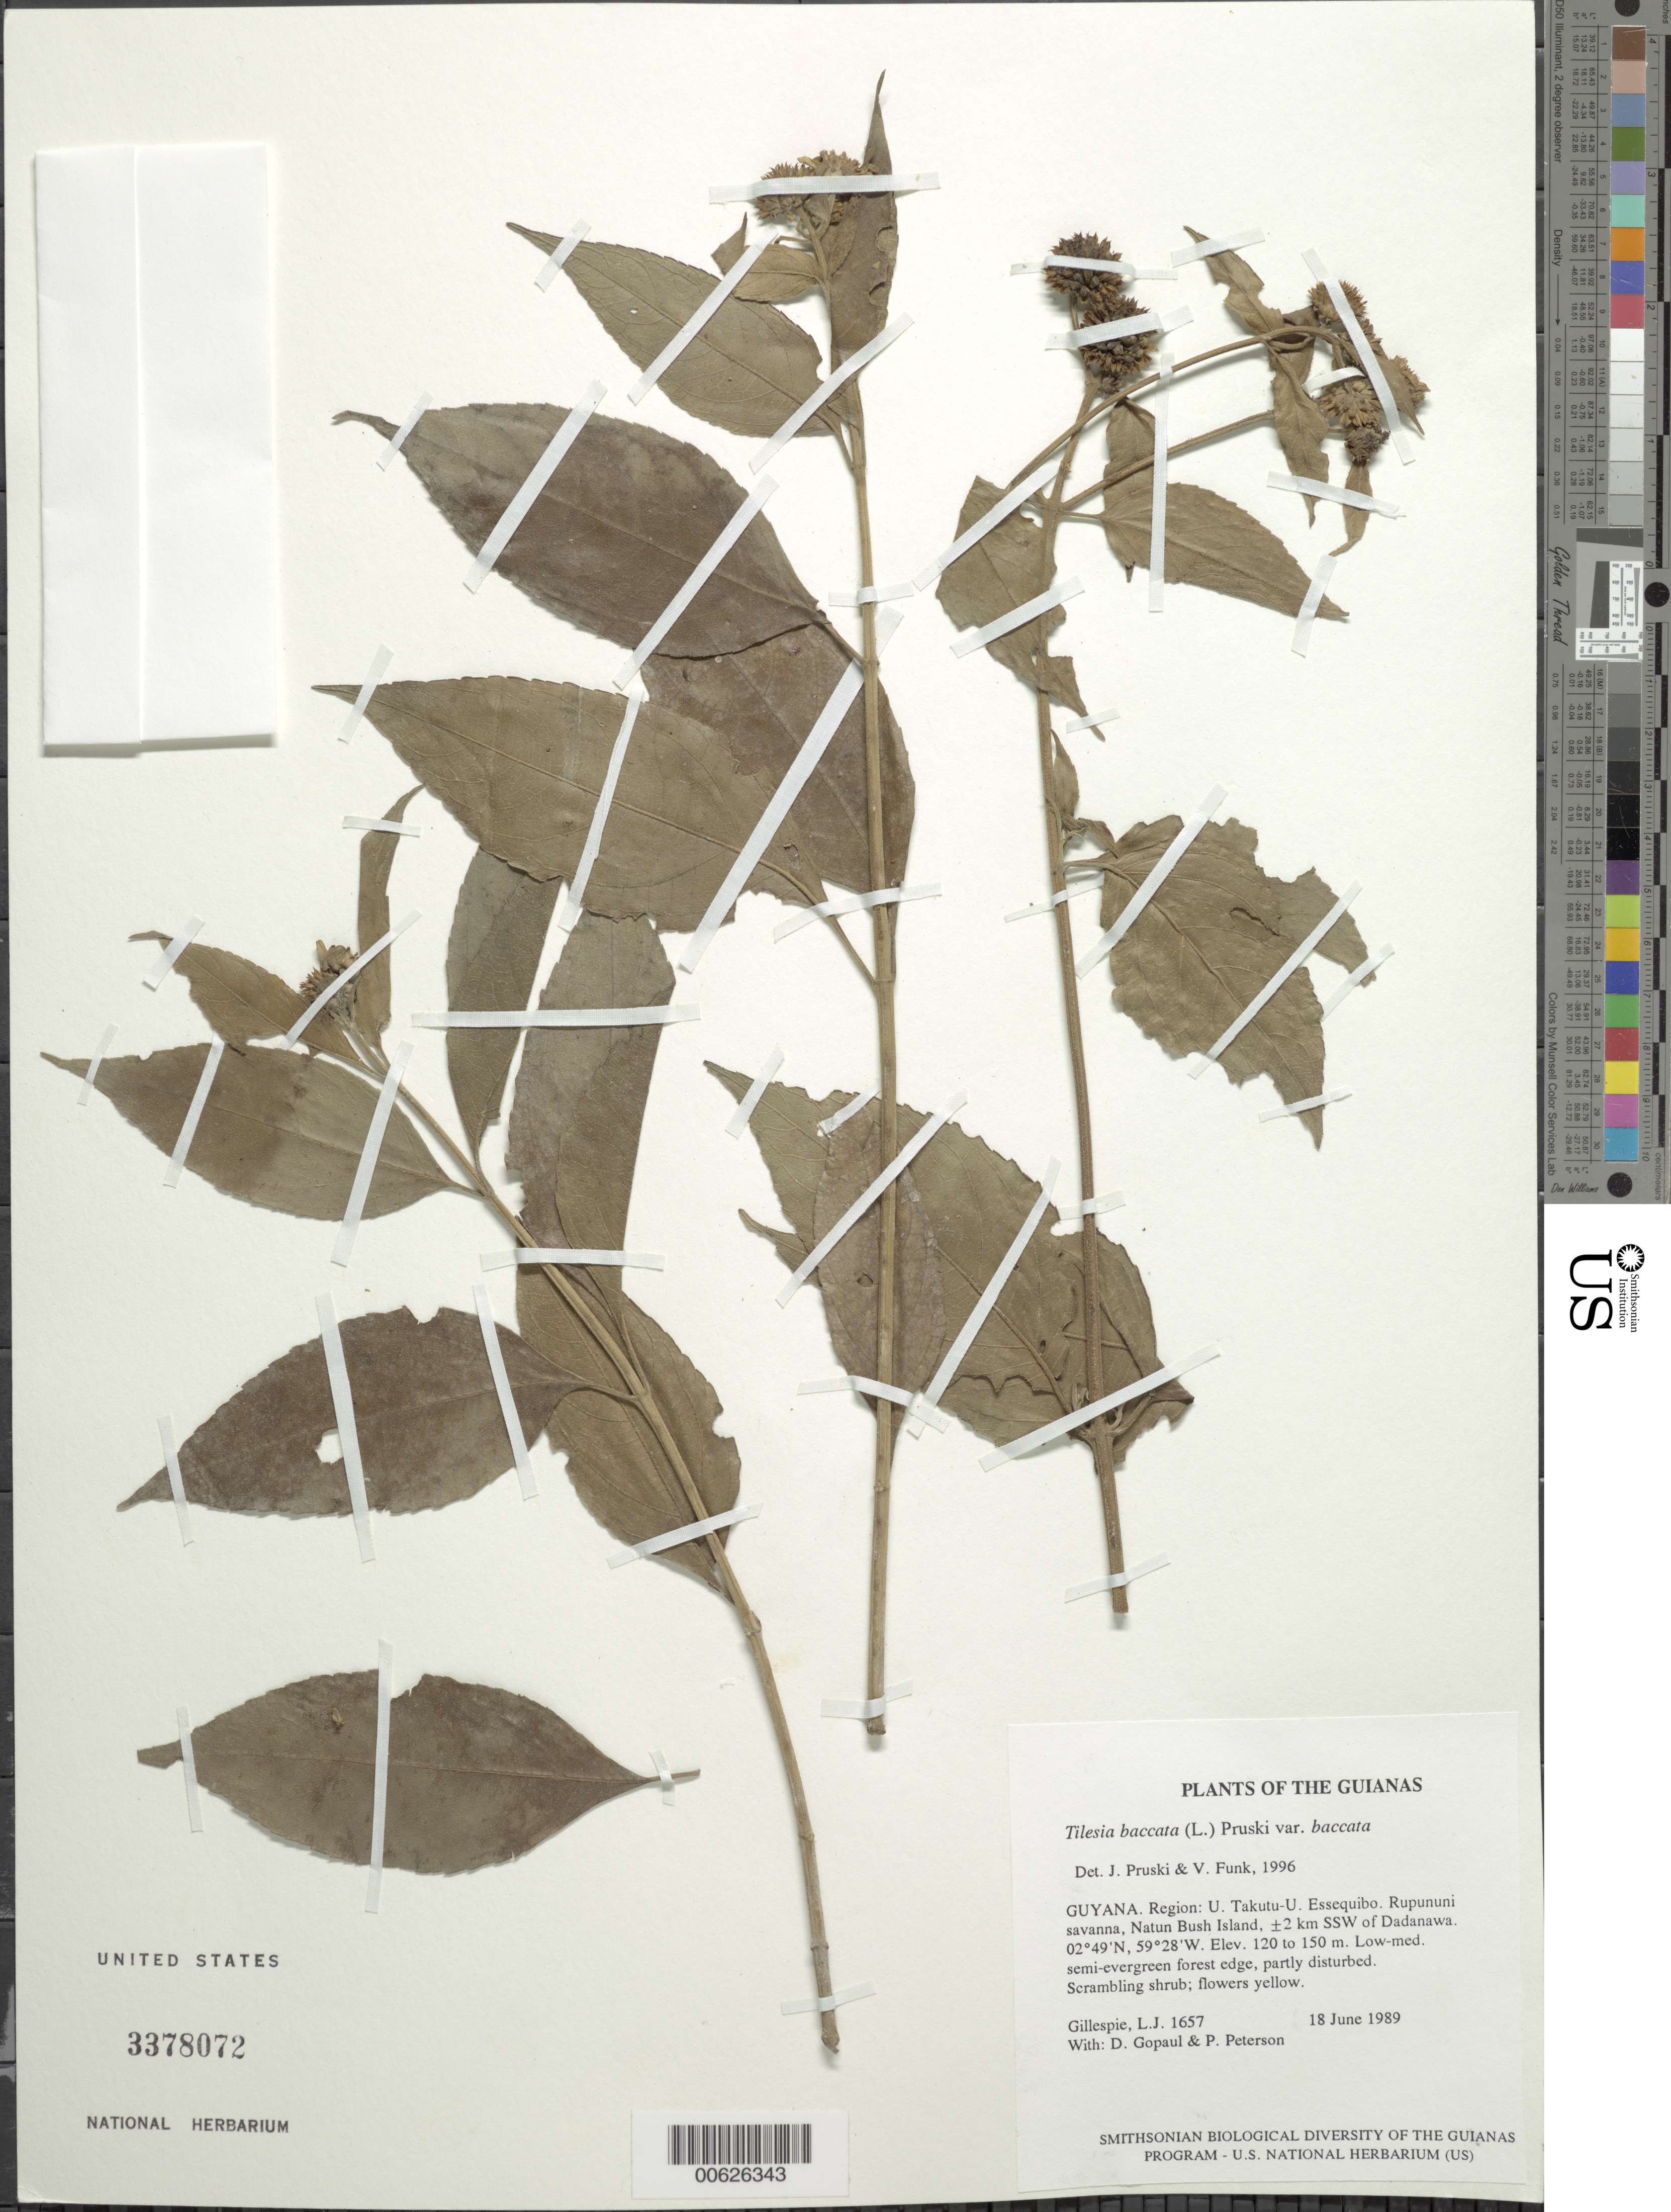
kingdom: Plantae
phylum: Tracheophyta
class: Magnoliopsida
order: Asterales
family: Asteraceae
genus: Wulffia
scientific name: Wulffia baccata var. baccata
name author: (L.) Kuntze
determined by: Pruski, J. F.; Funk, V. A.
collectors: L. J. Gillespie, D. Gopaul & P. M. Peterson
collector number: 1657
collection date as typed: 18 June 1989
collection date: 1989-06-18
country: Guyana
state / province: U. Takutu-U. Essequibo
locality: Rupununi savanna, Natun Bush Island, ±2 km SSW of Dadanawa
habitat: Low-med. semi-evergreen forest edge, partly disturbed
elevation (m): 120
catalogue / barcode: US 3378072